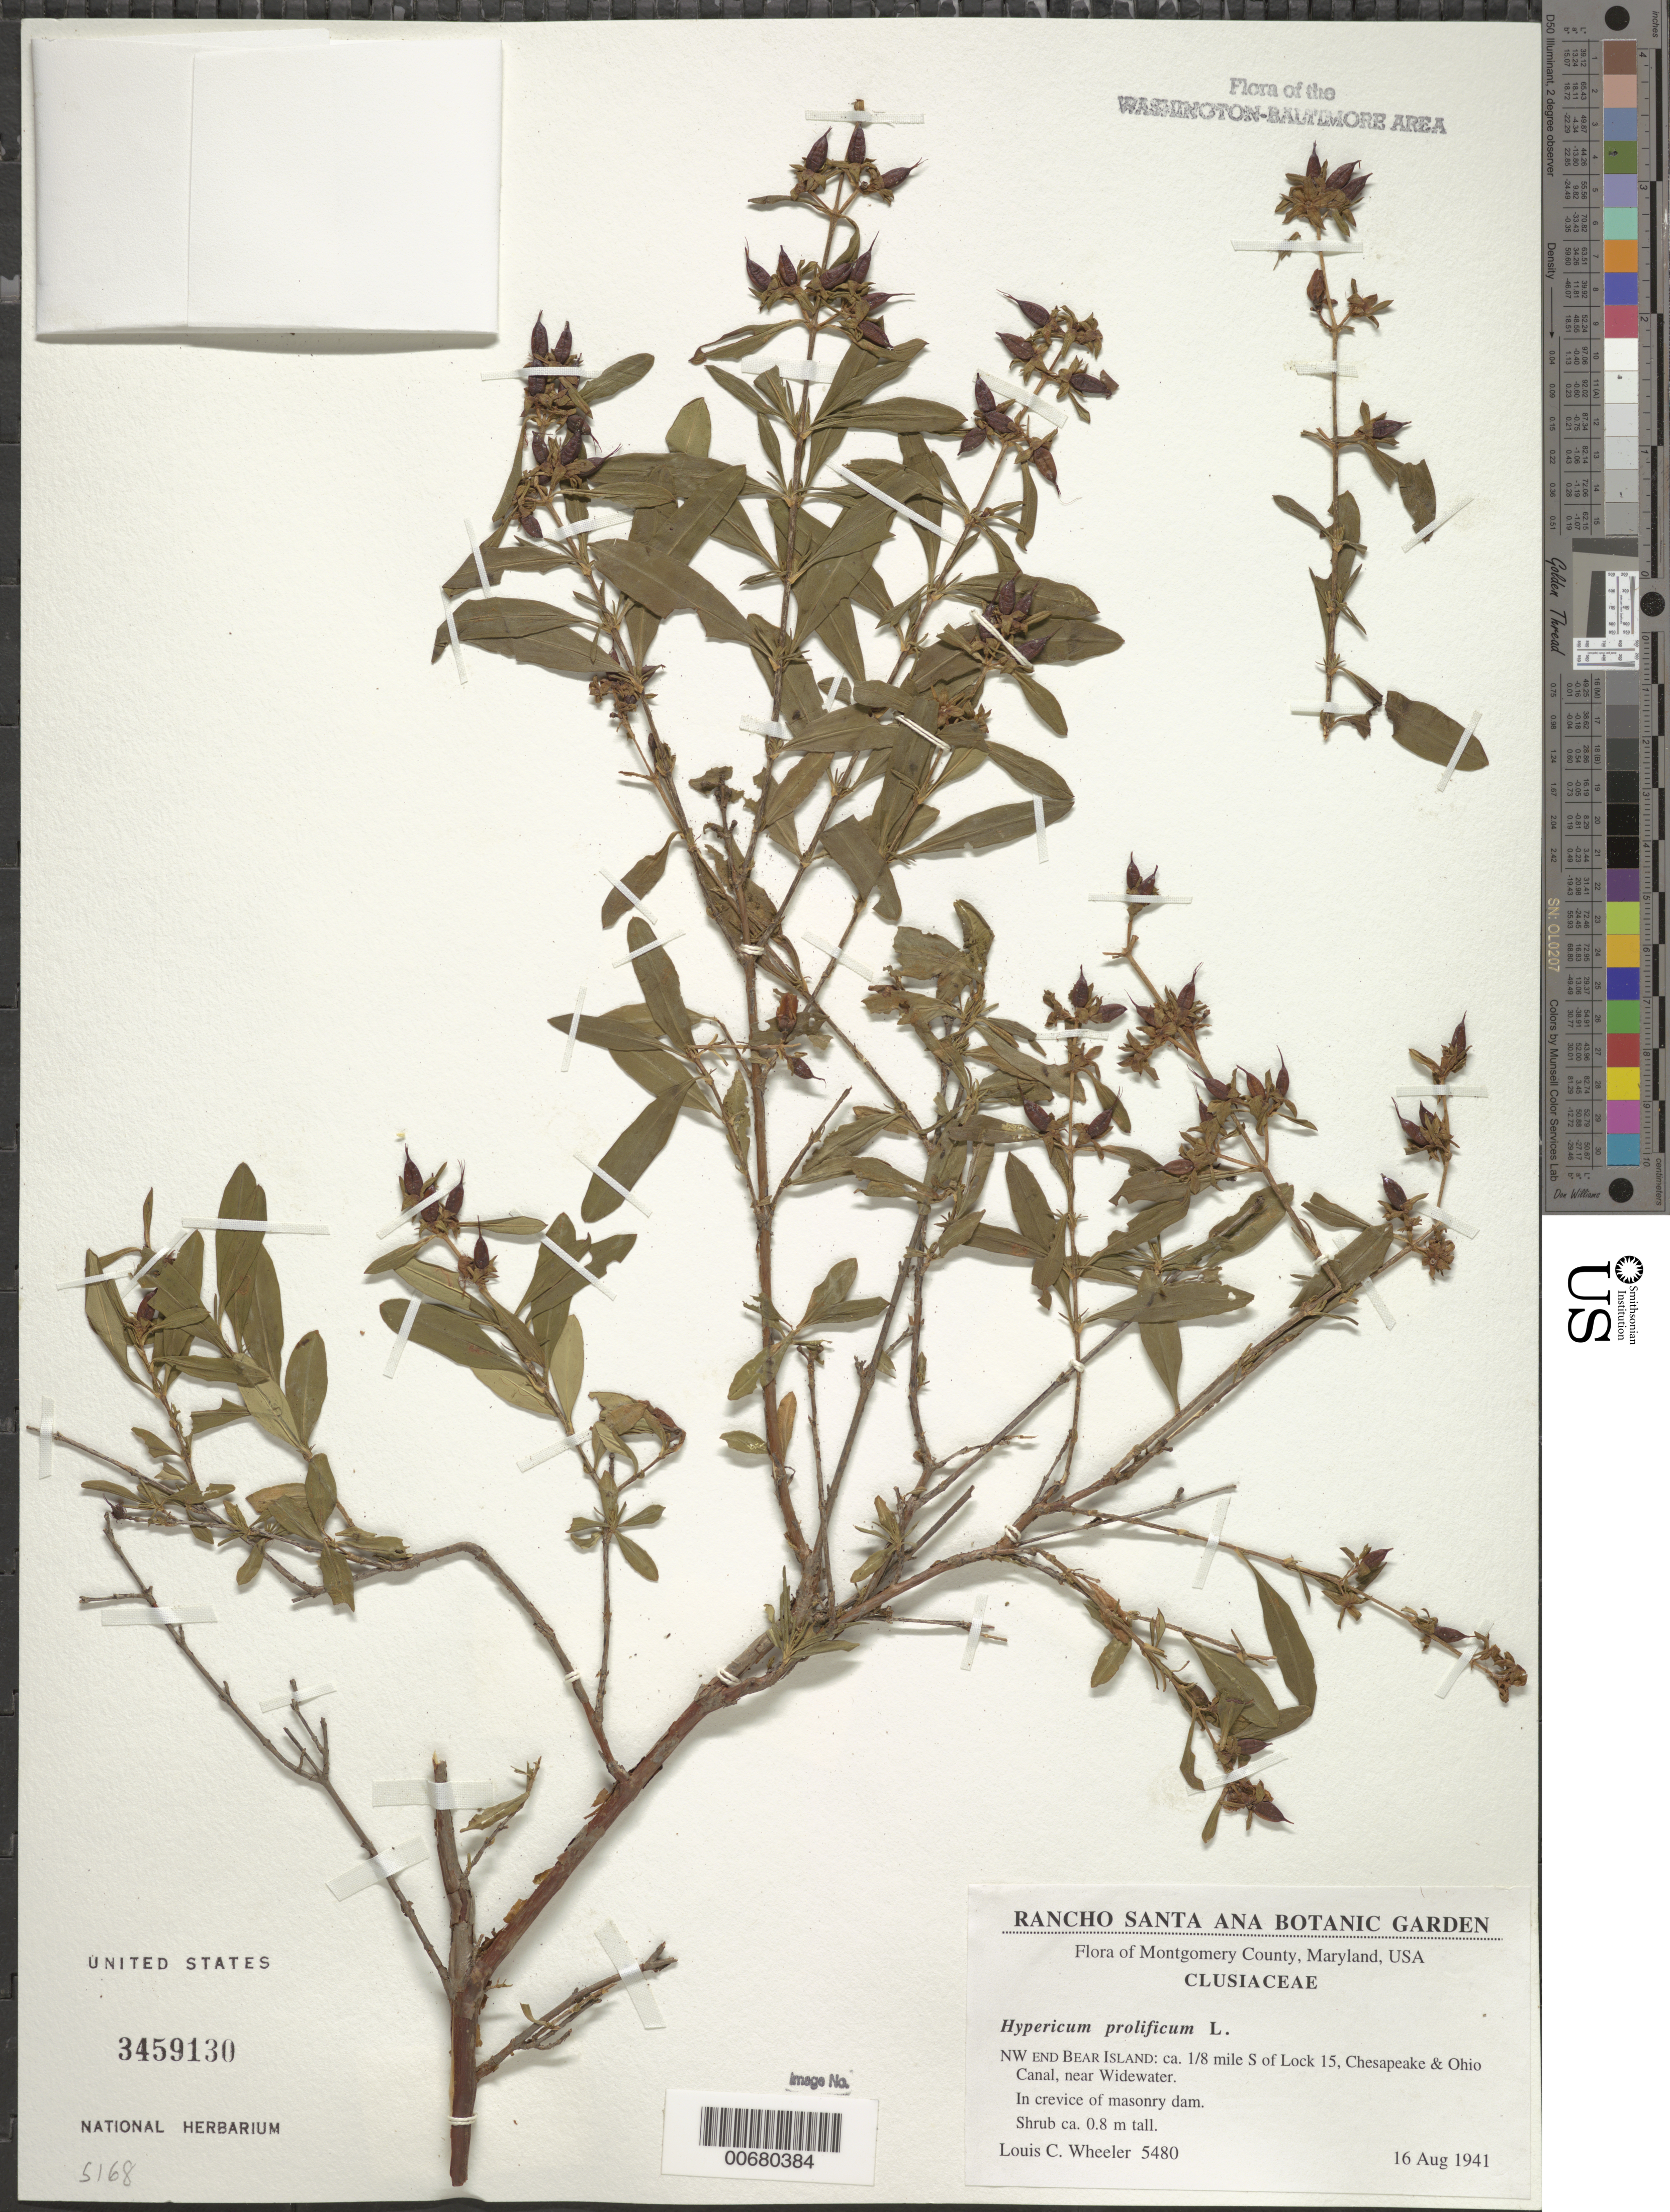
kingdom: Plantae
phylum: Tracheophyta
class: Magnoliopsida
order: Malpighiales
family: Hypericaceae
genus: Hypericum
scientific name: Hypericum prolificum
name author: L.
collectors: L. C. Wheeler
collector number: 5480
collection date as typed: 16 Aug 1941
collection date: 1941-08-16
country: United States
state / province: Maryland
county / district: Montgomery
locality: NW end Bear Island: ca. 1/8 mi. S of Lock 15, Chesapeake & Ohio Canal, near Widewater.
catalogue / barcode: US 3459130